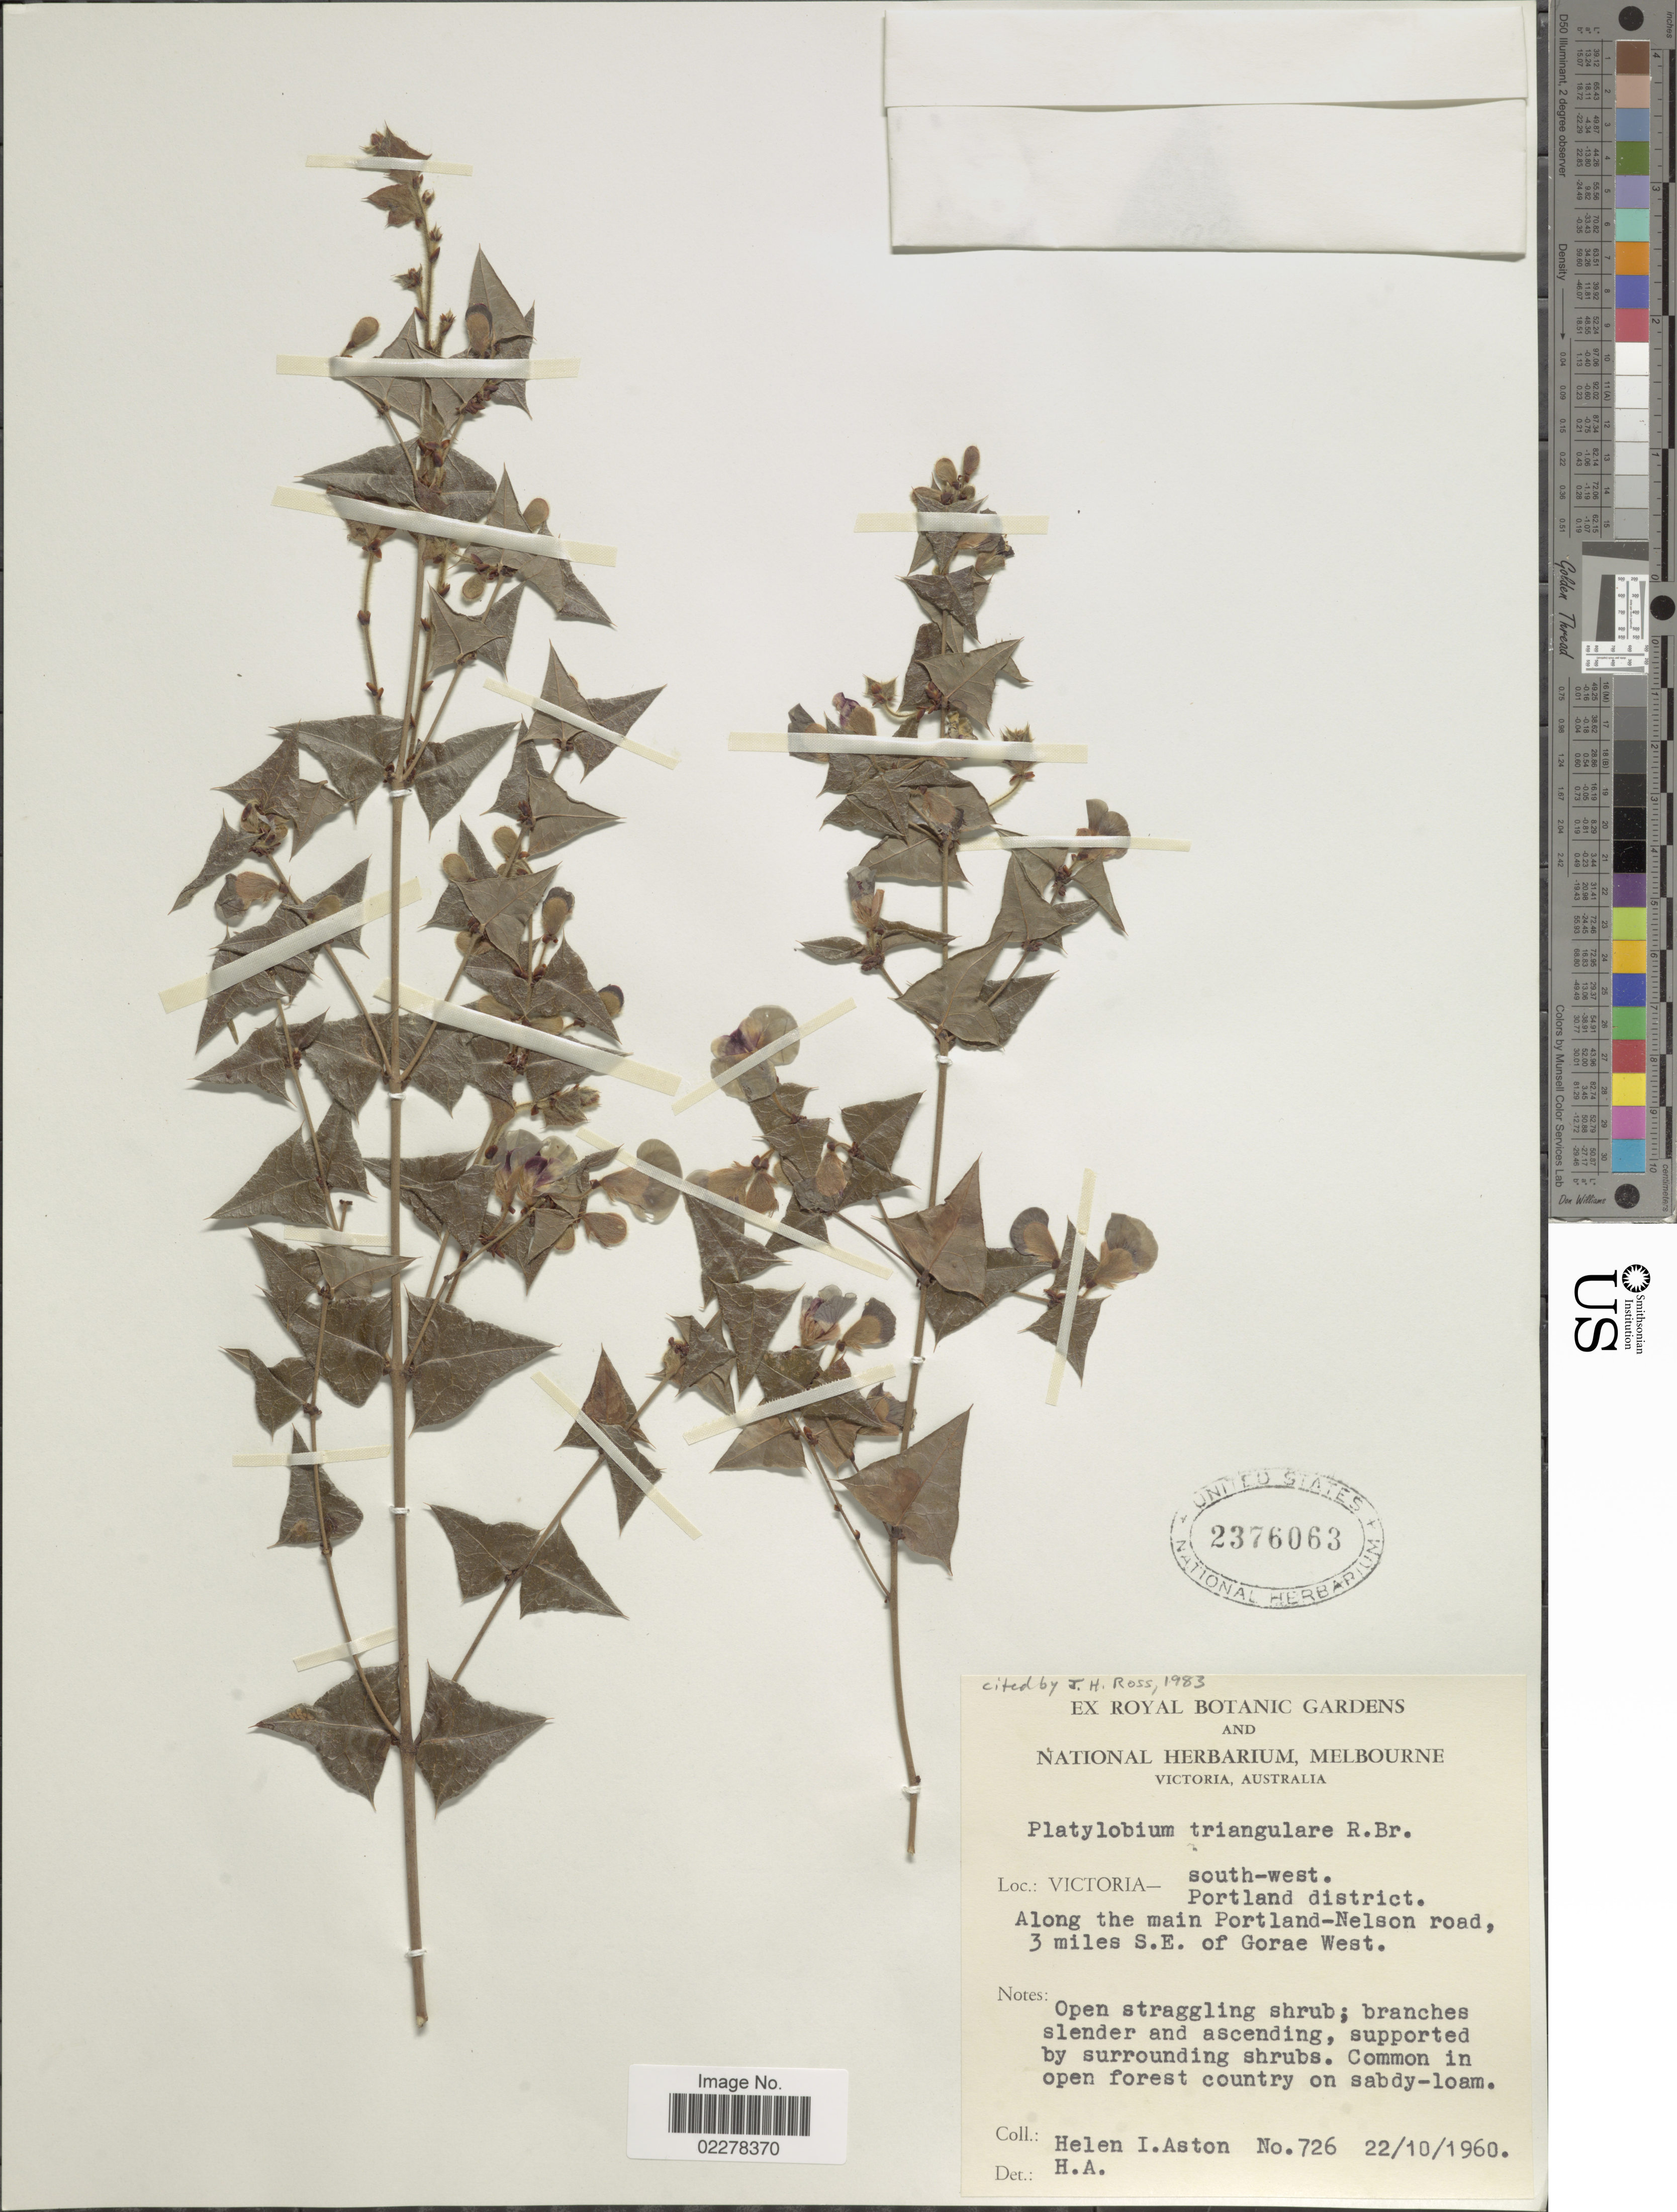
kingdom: Plantae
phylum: Tracheophyta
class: Magnoliopsida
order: Fabales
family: Fabaceae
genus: Platylobium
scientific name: Platylobium triangulare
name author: R. Br.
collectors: H. I. Aston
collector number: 726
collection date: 1960-10-22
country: Australia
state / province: Victoria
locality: Victoria - south-west. Portland district. Along the main Portland-Nelson road, 3 miles S.E. of Gorae West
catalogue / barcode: US 2376063